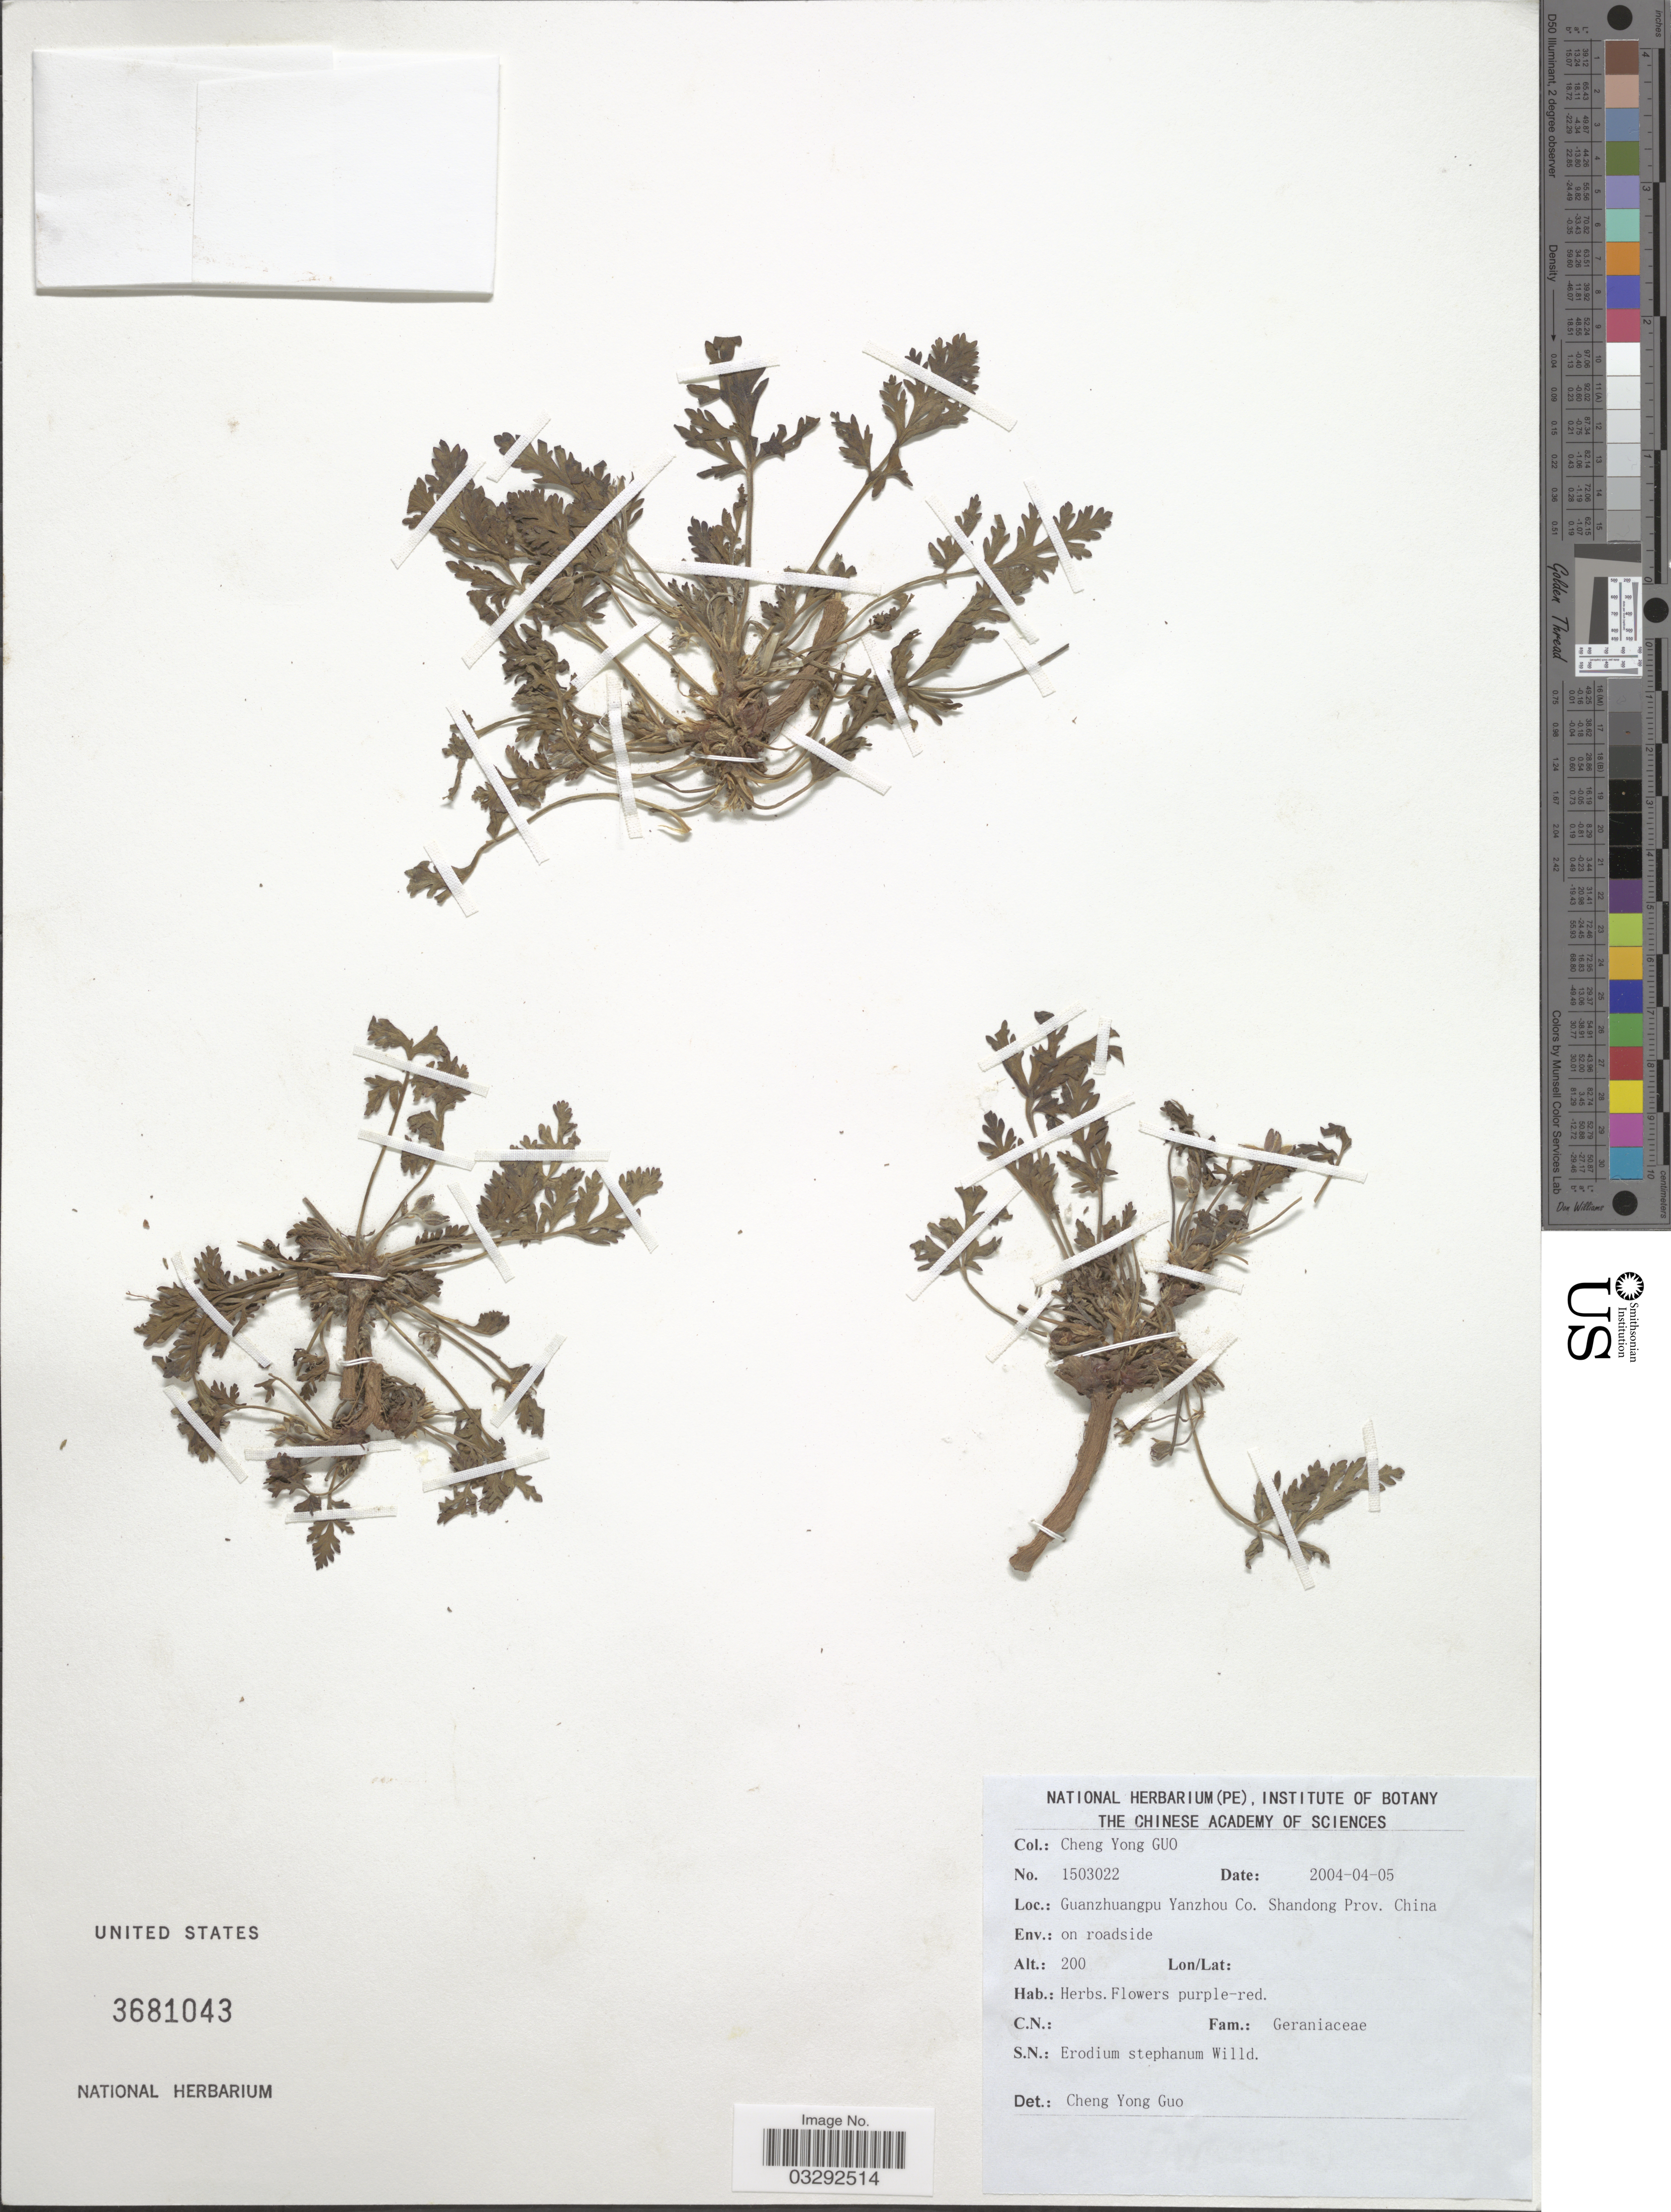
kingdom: Plantae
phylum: Tracheophyta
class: Magnoliopsida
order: Geraniales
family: Geraniaceae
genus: Erodium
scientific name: Erodium stephanianum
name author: Willd.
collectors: Guo Chengyong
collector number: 1503022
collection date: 2004-04-05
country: China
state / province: Shandong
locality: Guanzhuangpu Yanzhou Co.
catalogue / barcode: US 3681043